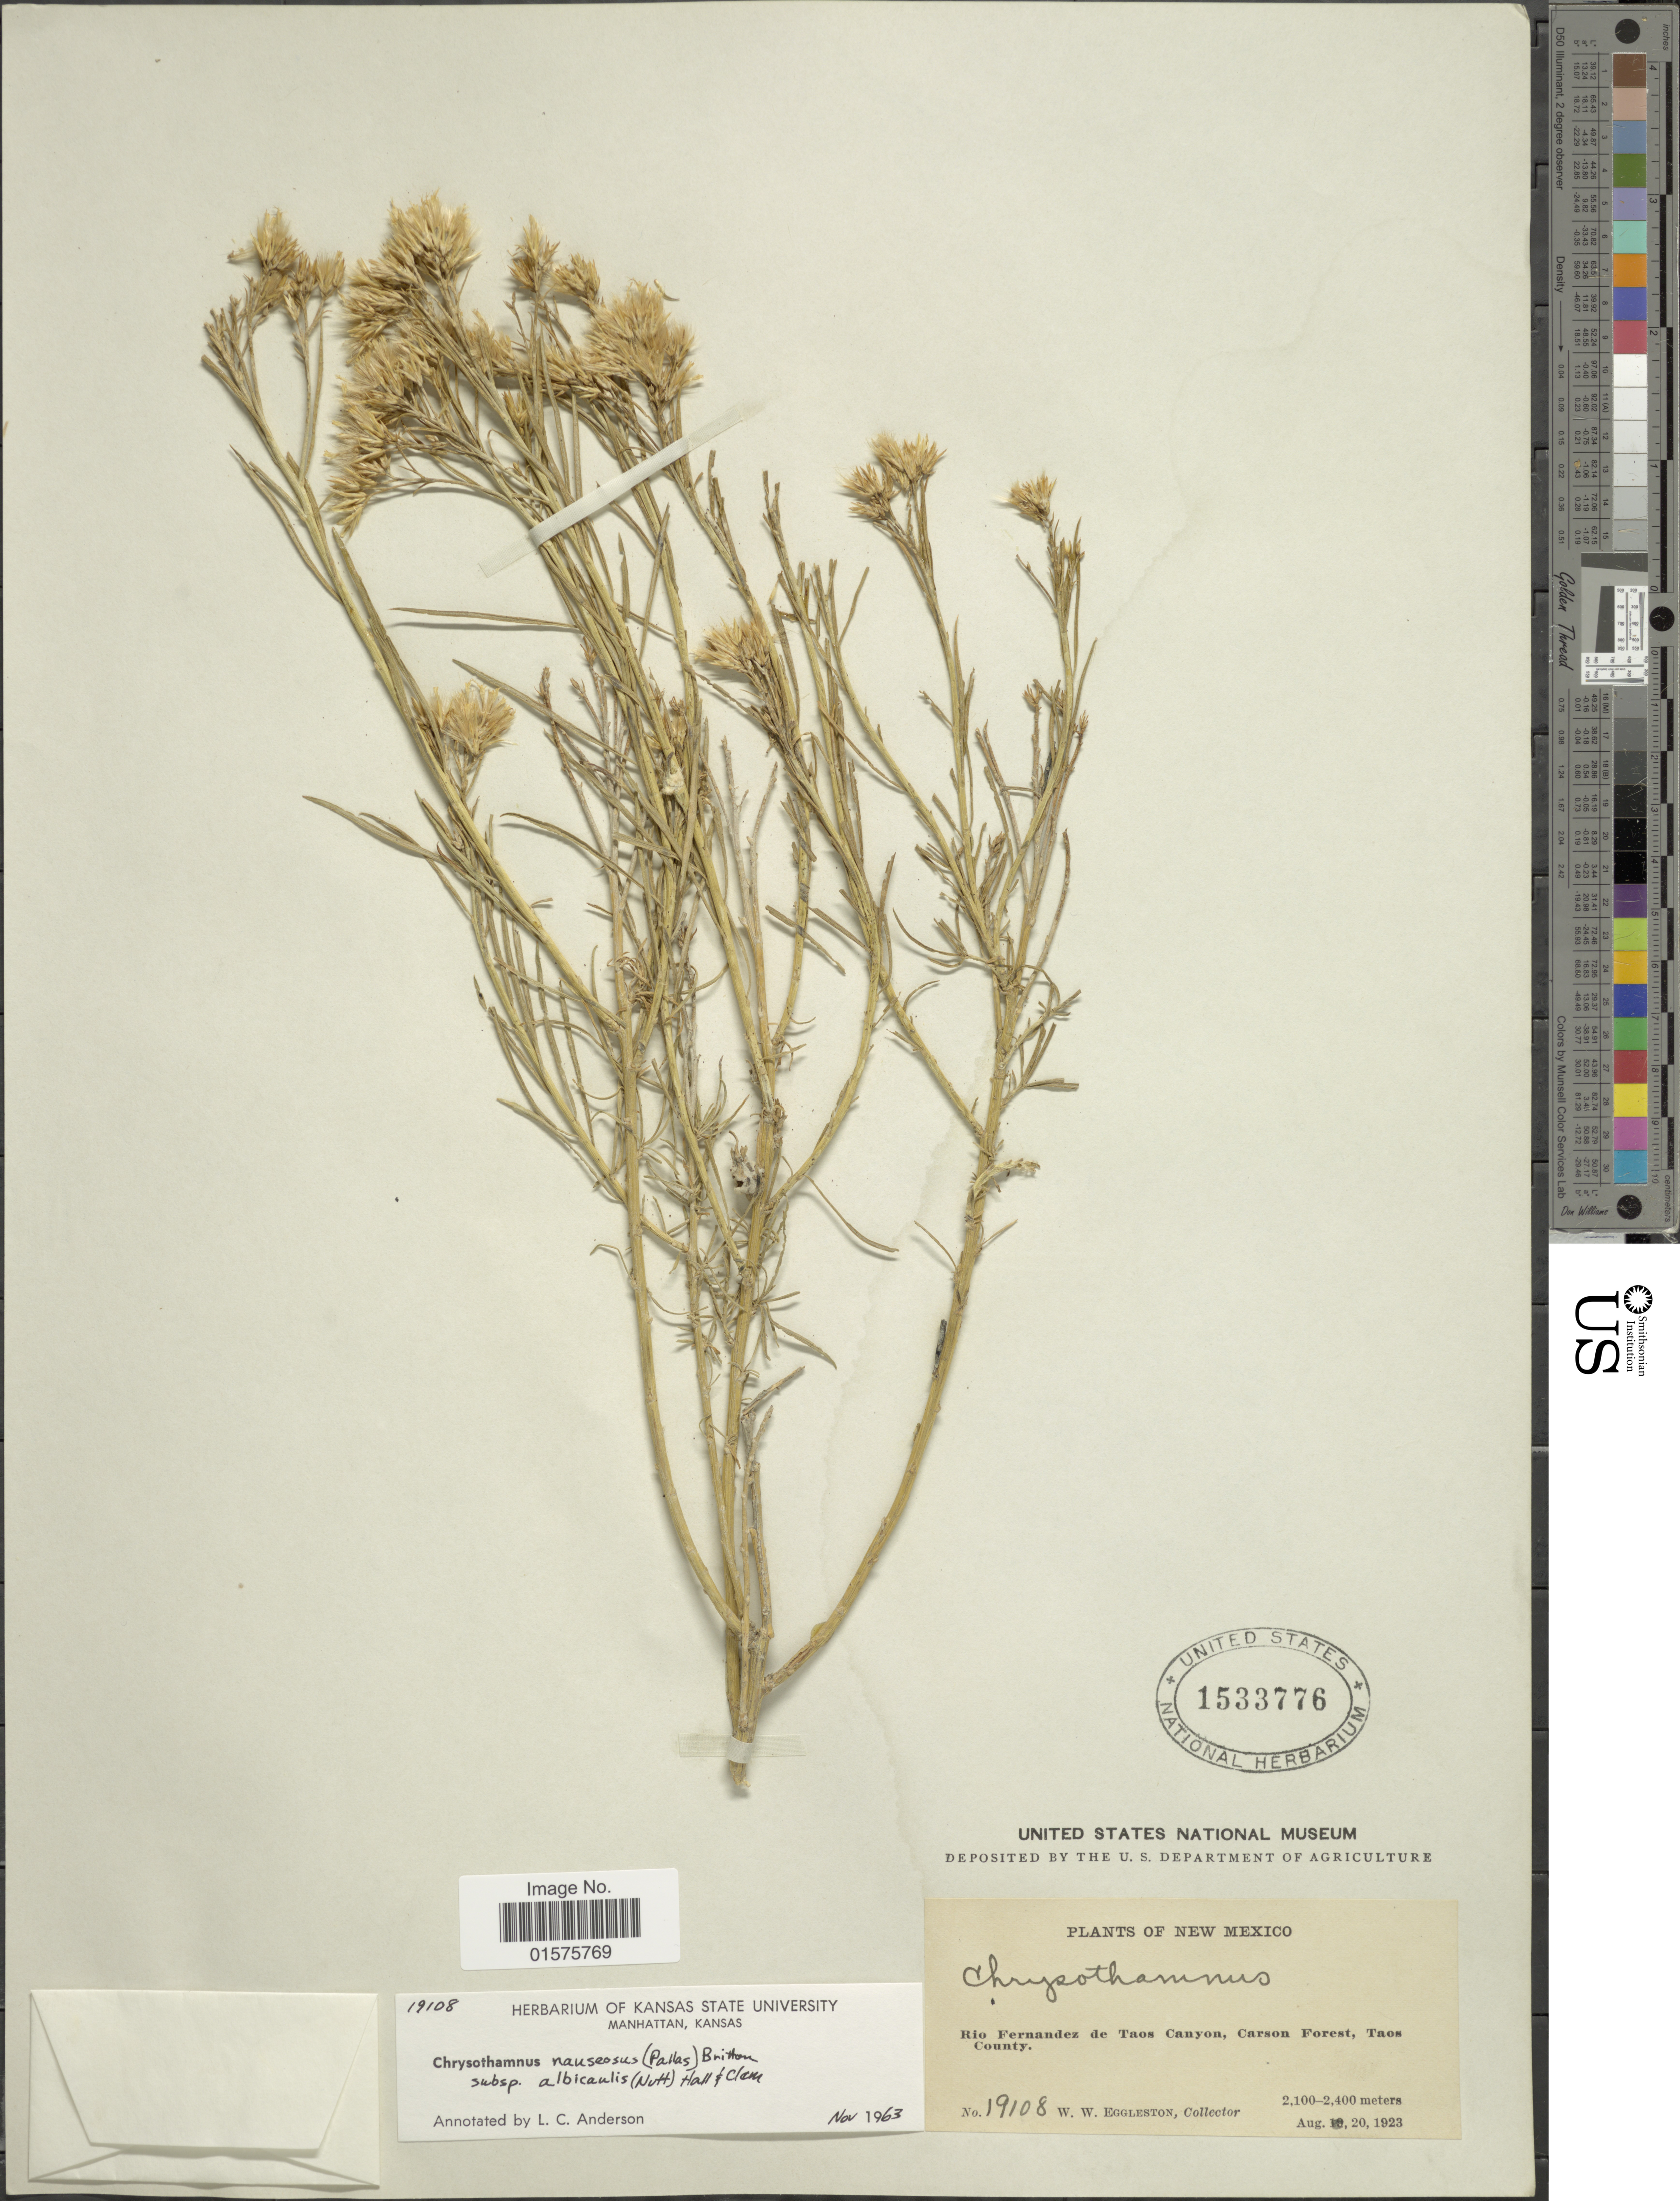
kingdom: Plantae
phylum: Tracheophyta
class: Magnoliopsida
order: Asterales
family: Asteraceae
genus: Ericameria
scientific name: Ericameria nauseosa var. speciosa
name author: (Nutt.) G.L. Nesom & G.I. Baird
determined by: Urbatsch, Lowell E., Curator (LSU), Louisiana State University (UNITED STATES)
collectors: W. W. Eggleston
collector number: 19108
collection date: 1923-08-20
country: United States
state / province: New Mexico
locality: Rio Fernandez de Taos Canyon, Carson Forest, Taos County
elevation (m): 2100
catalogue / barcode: US 1533776